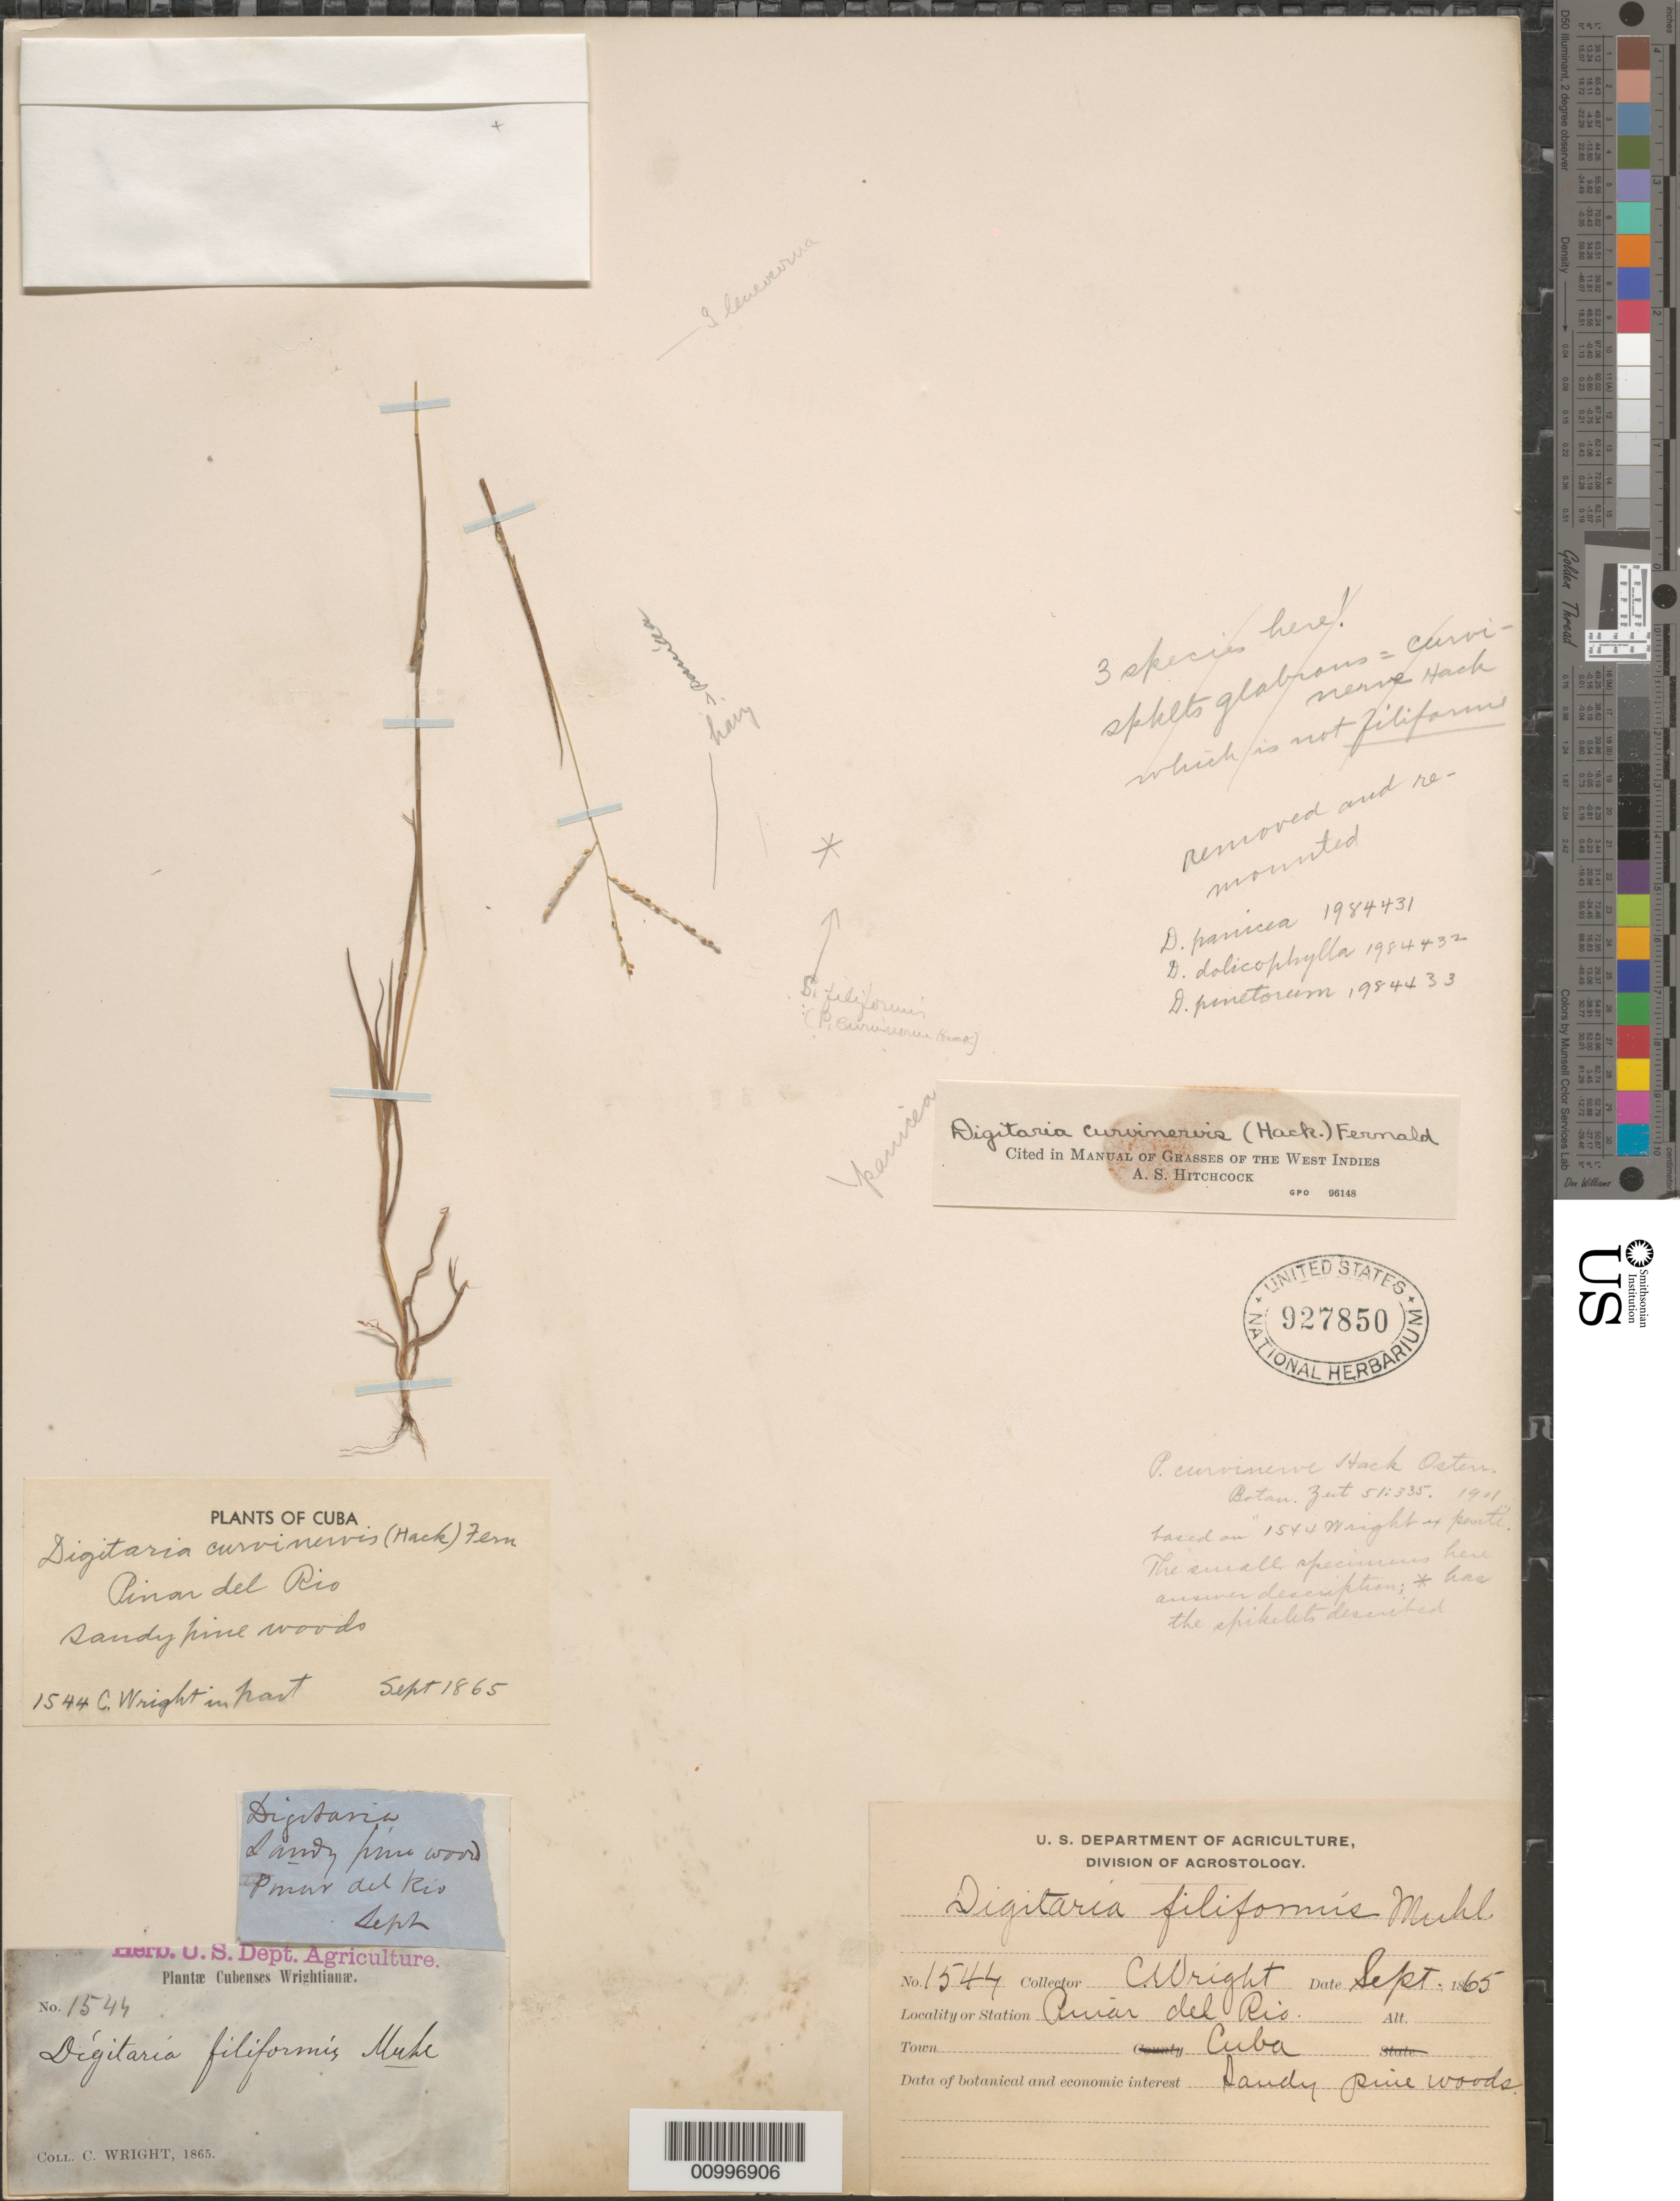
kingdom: Plantae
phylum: Tracheophyta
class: Liliopsida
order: Poales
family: Poaceae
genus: Digitaria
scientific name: Digitaria curvinervis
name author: (Hack.) Fernald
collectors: C. Wright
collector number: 1544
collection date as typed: Sep 1865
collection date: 1865-09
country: Cuba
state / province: Pinar del Rio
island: Cuba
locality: Pinar del Rio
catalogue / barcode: US 927850